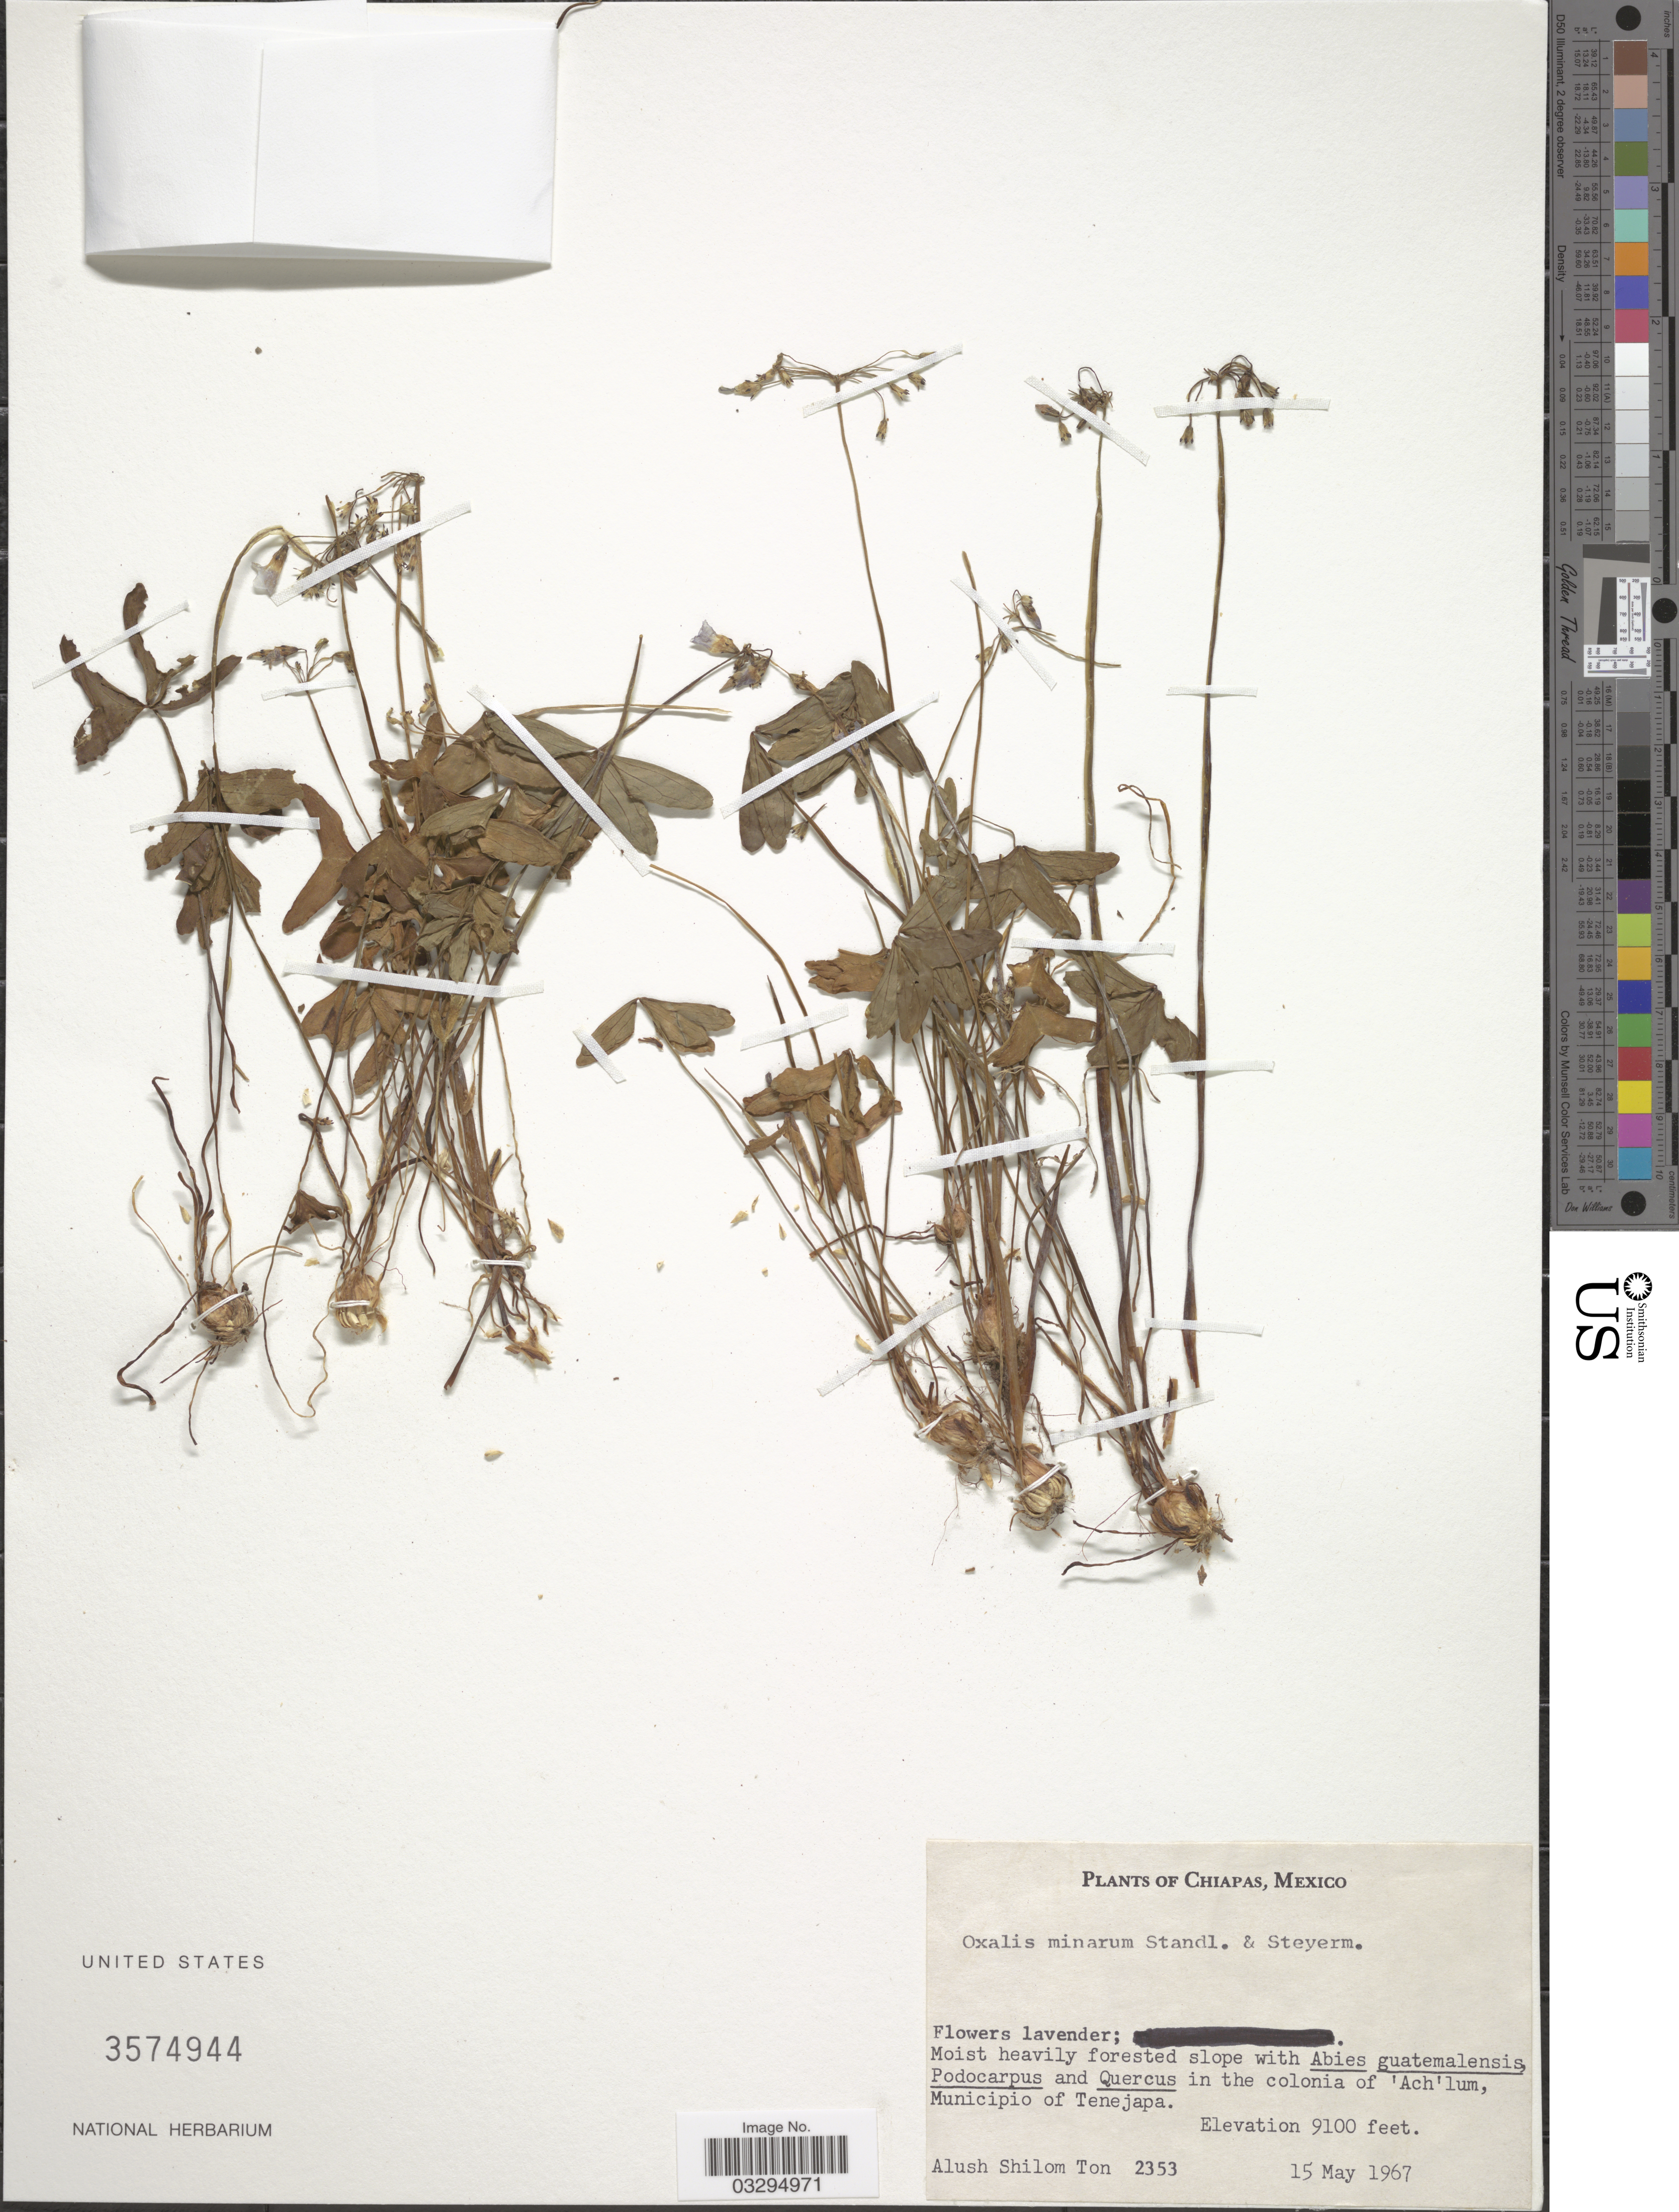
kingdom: Plantae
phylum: Tracheophyta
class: Magnoliopsida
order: Oxalidales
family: Oxalidaceae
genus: Oxalis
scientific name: Oxalis minarum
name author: Standl. & Steyerm.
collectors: A. M. Ton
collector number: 2353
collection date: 1967-05-15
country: Mexico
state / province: Chiapas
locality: In the colonia of 'Ach'lum, Municipio of Tenejapa.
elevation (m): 2774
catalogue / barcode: US 3574944